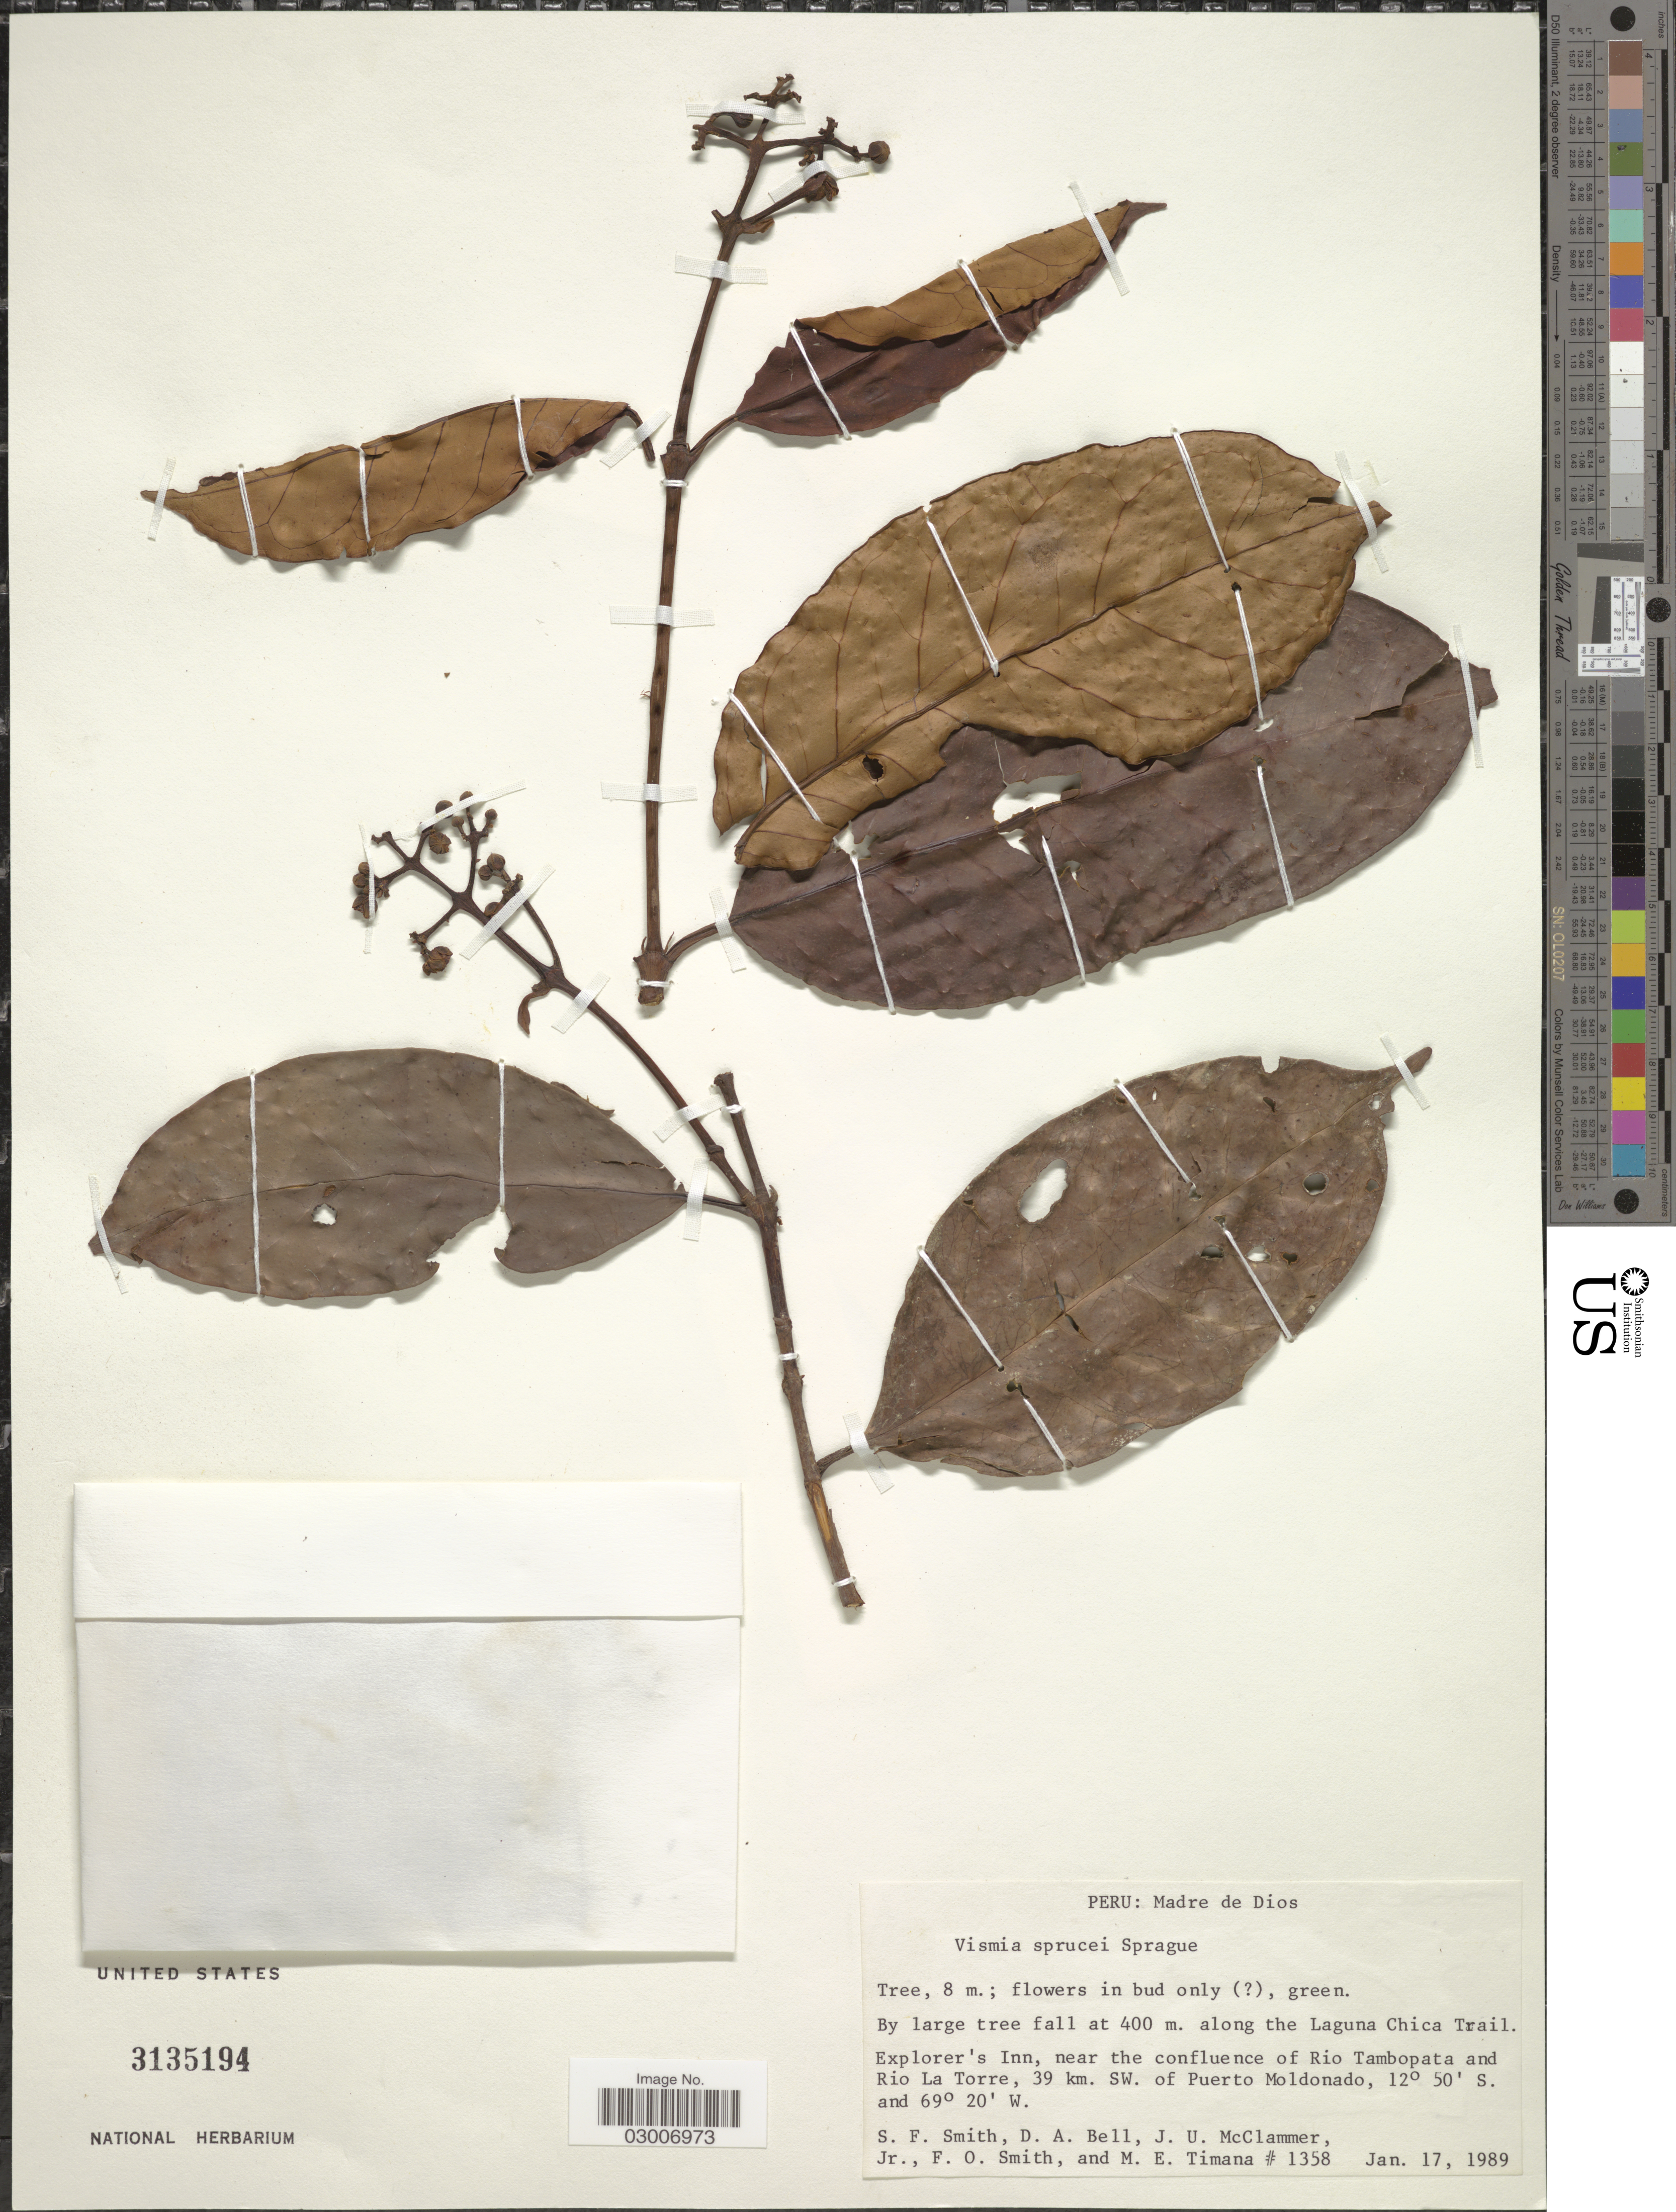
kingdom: Plantae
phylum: Tracheophyta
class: Magnoliopsida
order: Malpighiales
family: Hypericaceae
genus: Vismia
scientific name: Vismia sprucei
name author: Sprague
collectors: S.F. Smith, D. A. Bell, J. McClammer Jr. & F. Smith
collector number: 1358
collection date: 1989-01-17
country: Peru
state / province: Madre de Dios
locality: Along the Laguna Chica Trail. Explorer's Inn, near the confluence of Rio Tambopata and Rio La Torre, 39 km. SW. of Puerto Moldonado.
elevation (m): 400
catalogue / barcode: US 3135194